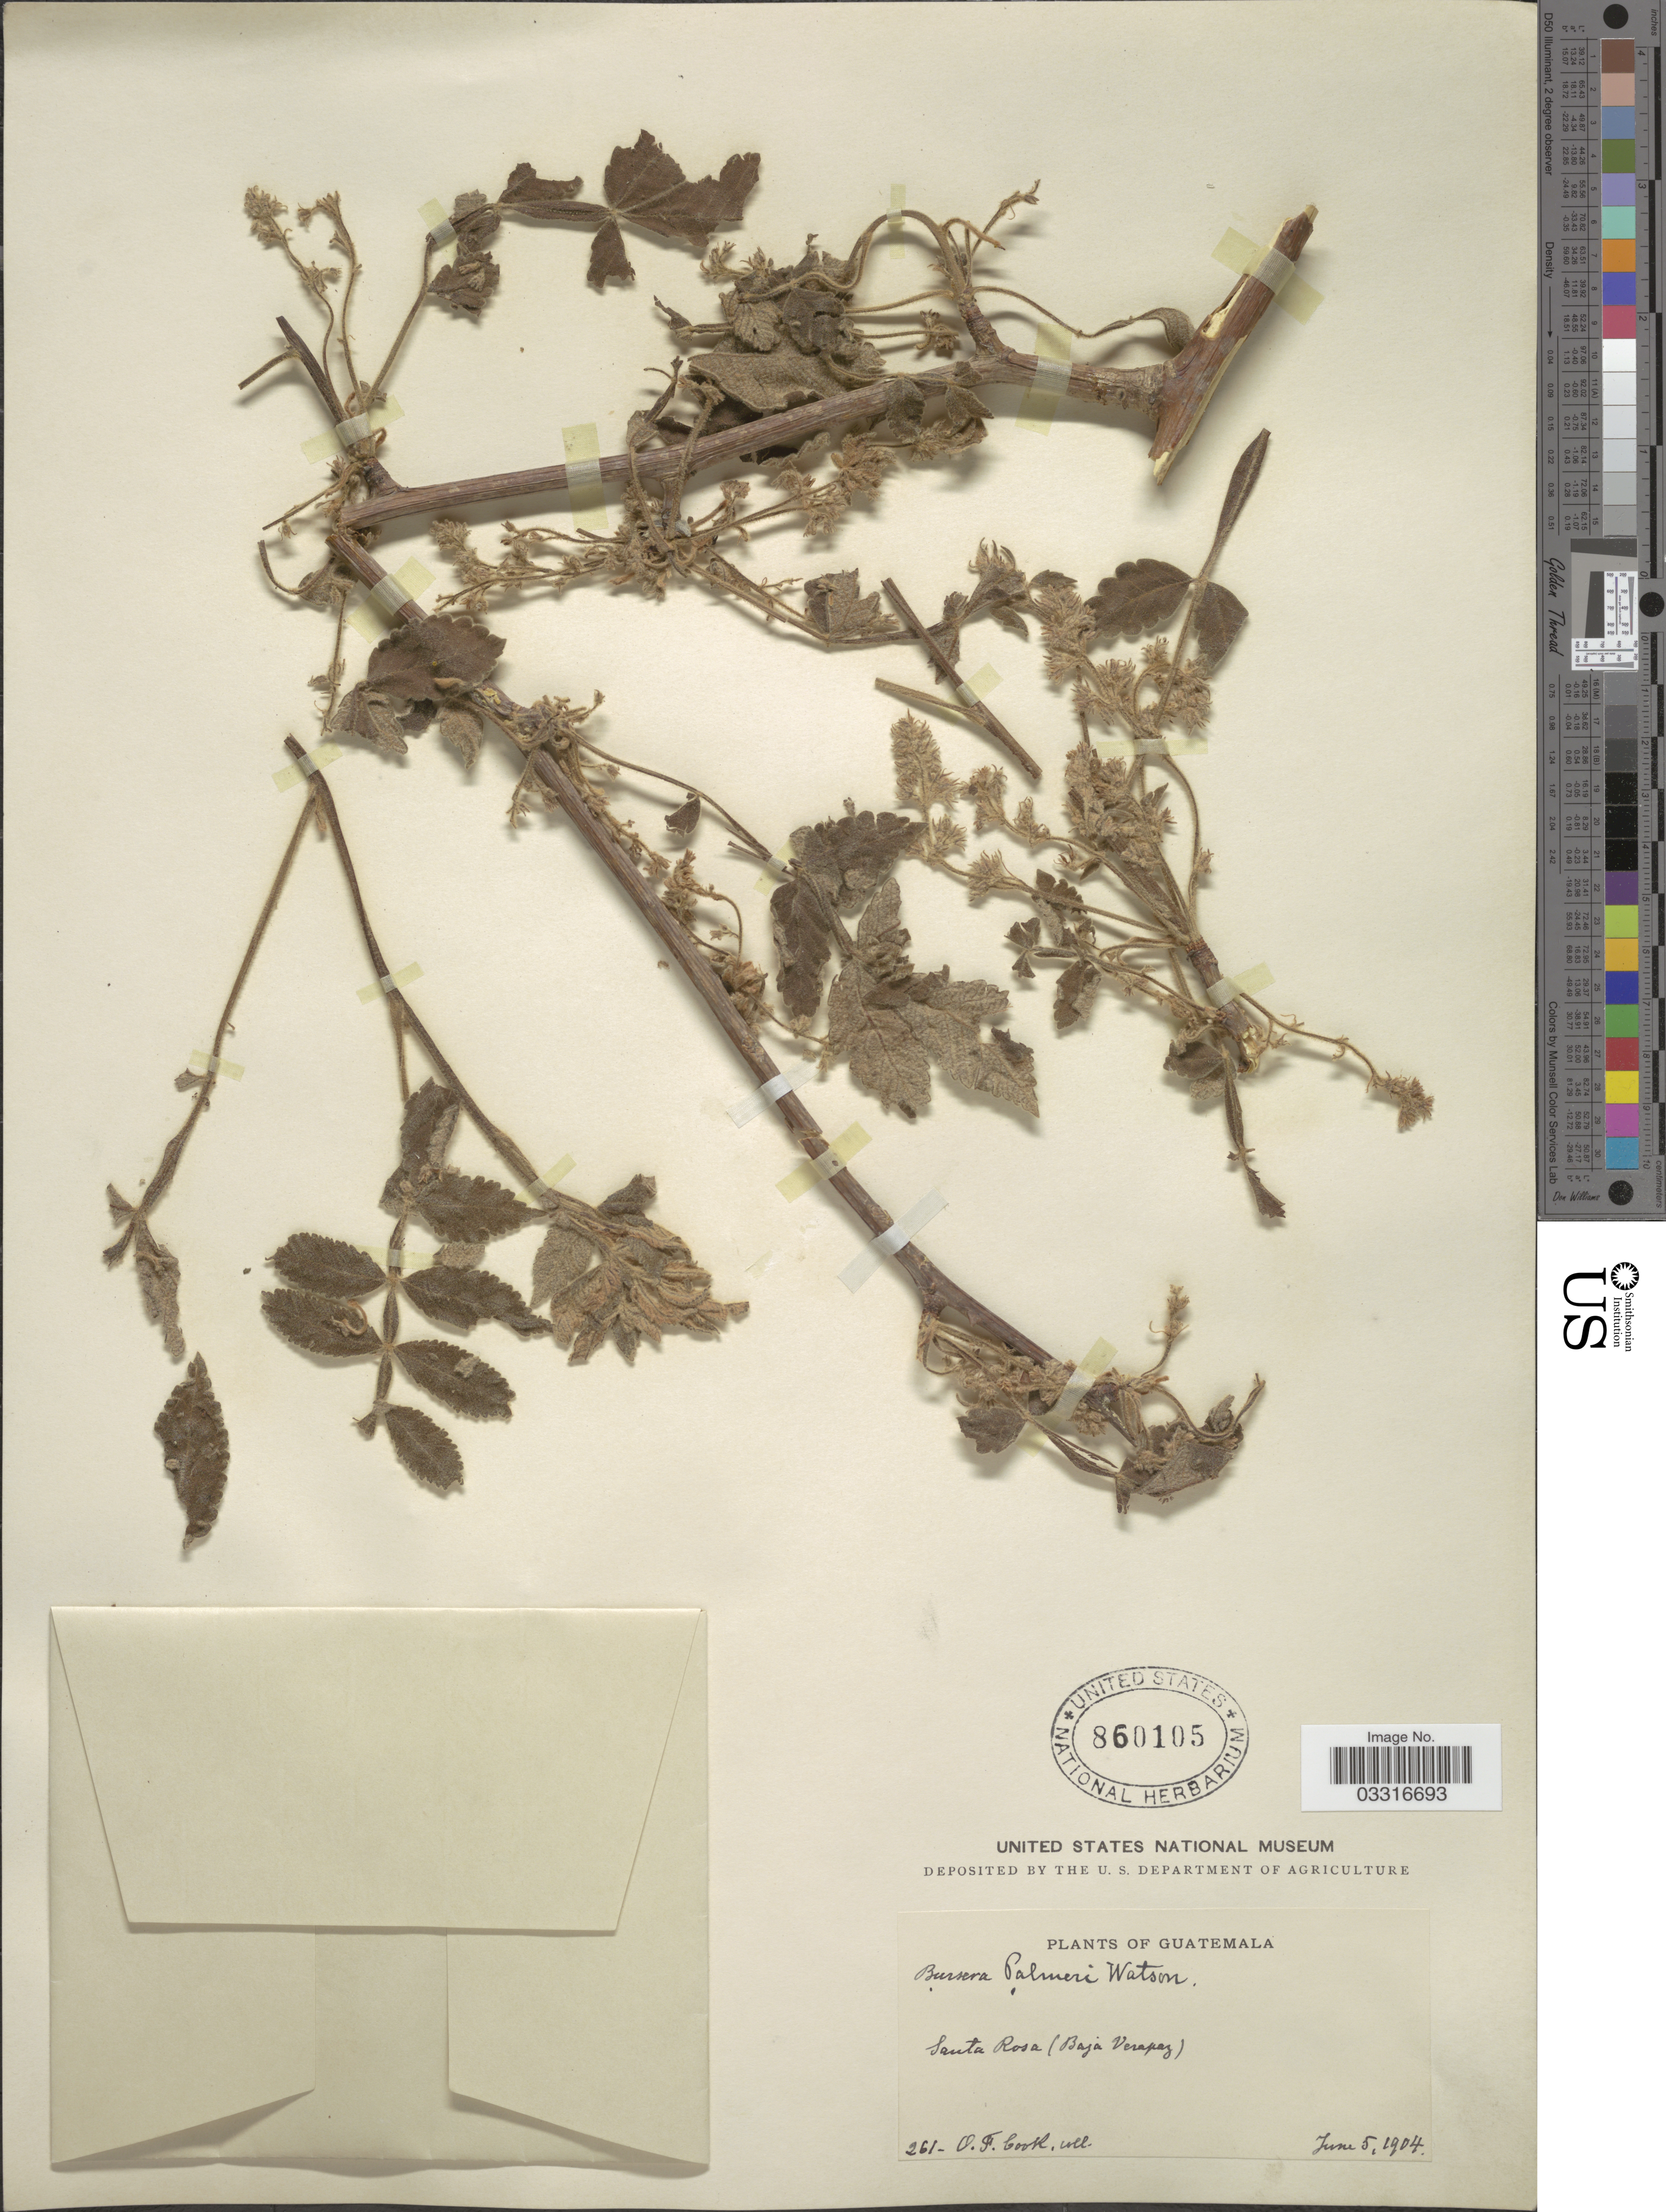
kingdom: Plantae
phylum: Tracheophyta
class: Magnoliopsida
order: Sapindales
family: Burseraceae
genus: Bursera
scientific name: Bursera excelsa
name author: (Kunth) Engl.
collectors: O. F. Cook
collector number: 261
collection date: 1904-06-05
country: Guatemala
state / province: Baja Verapaz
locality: Santa Rosa.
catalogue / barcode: US 860105